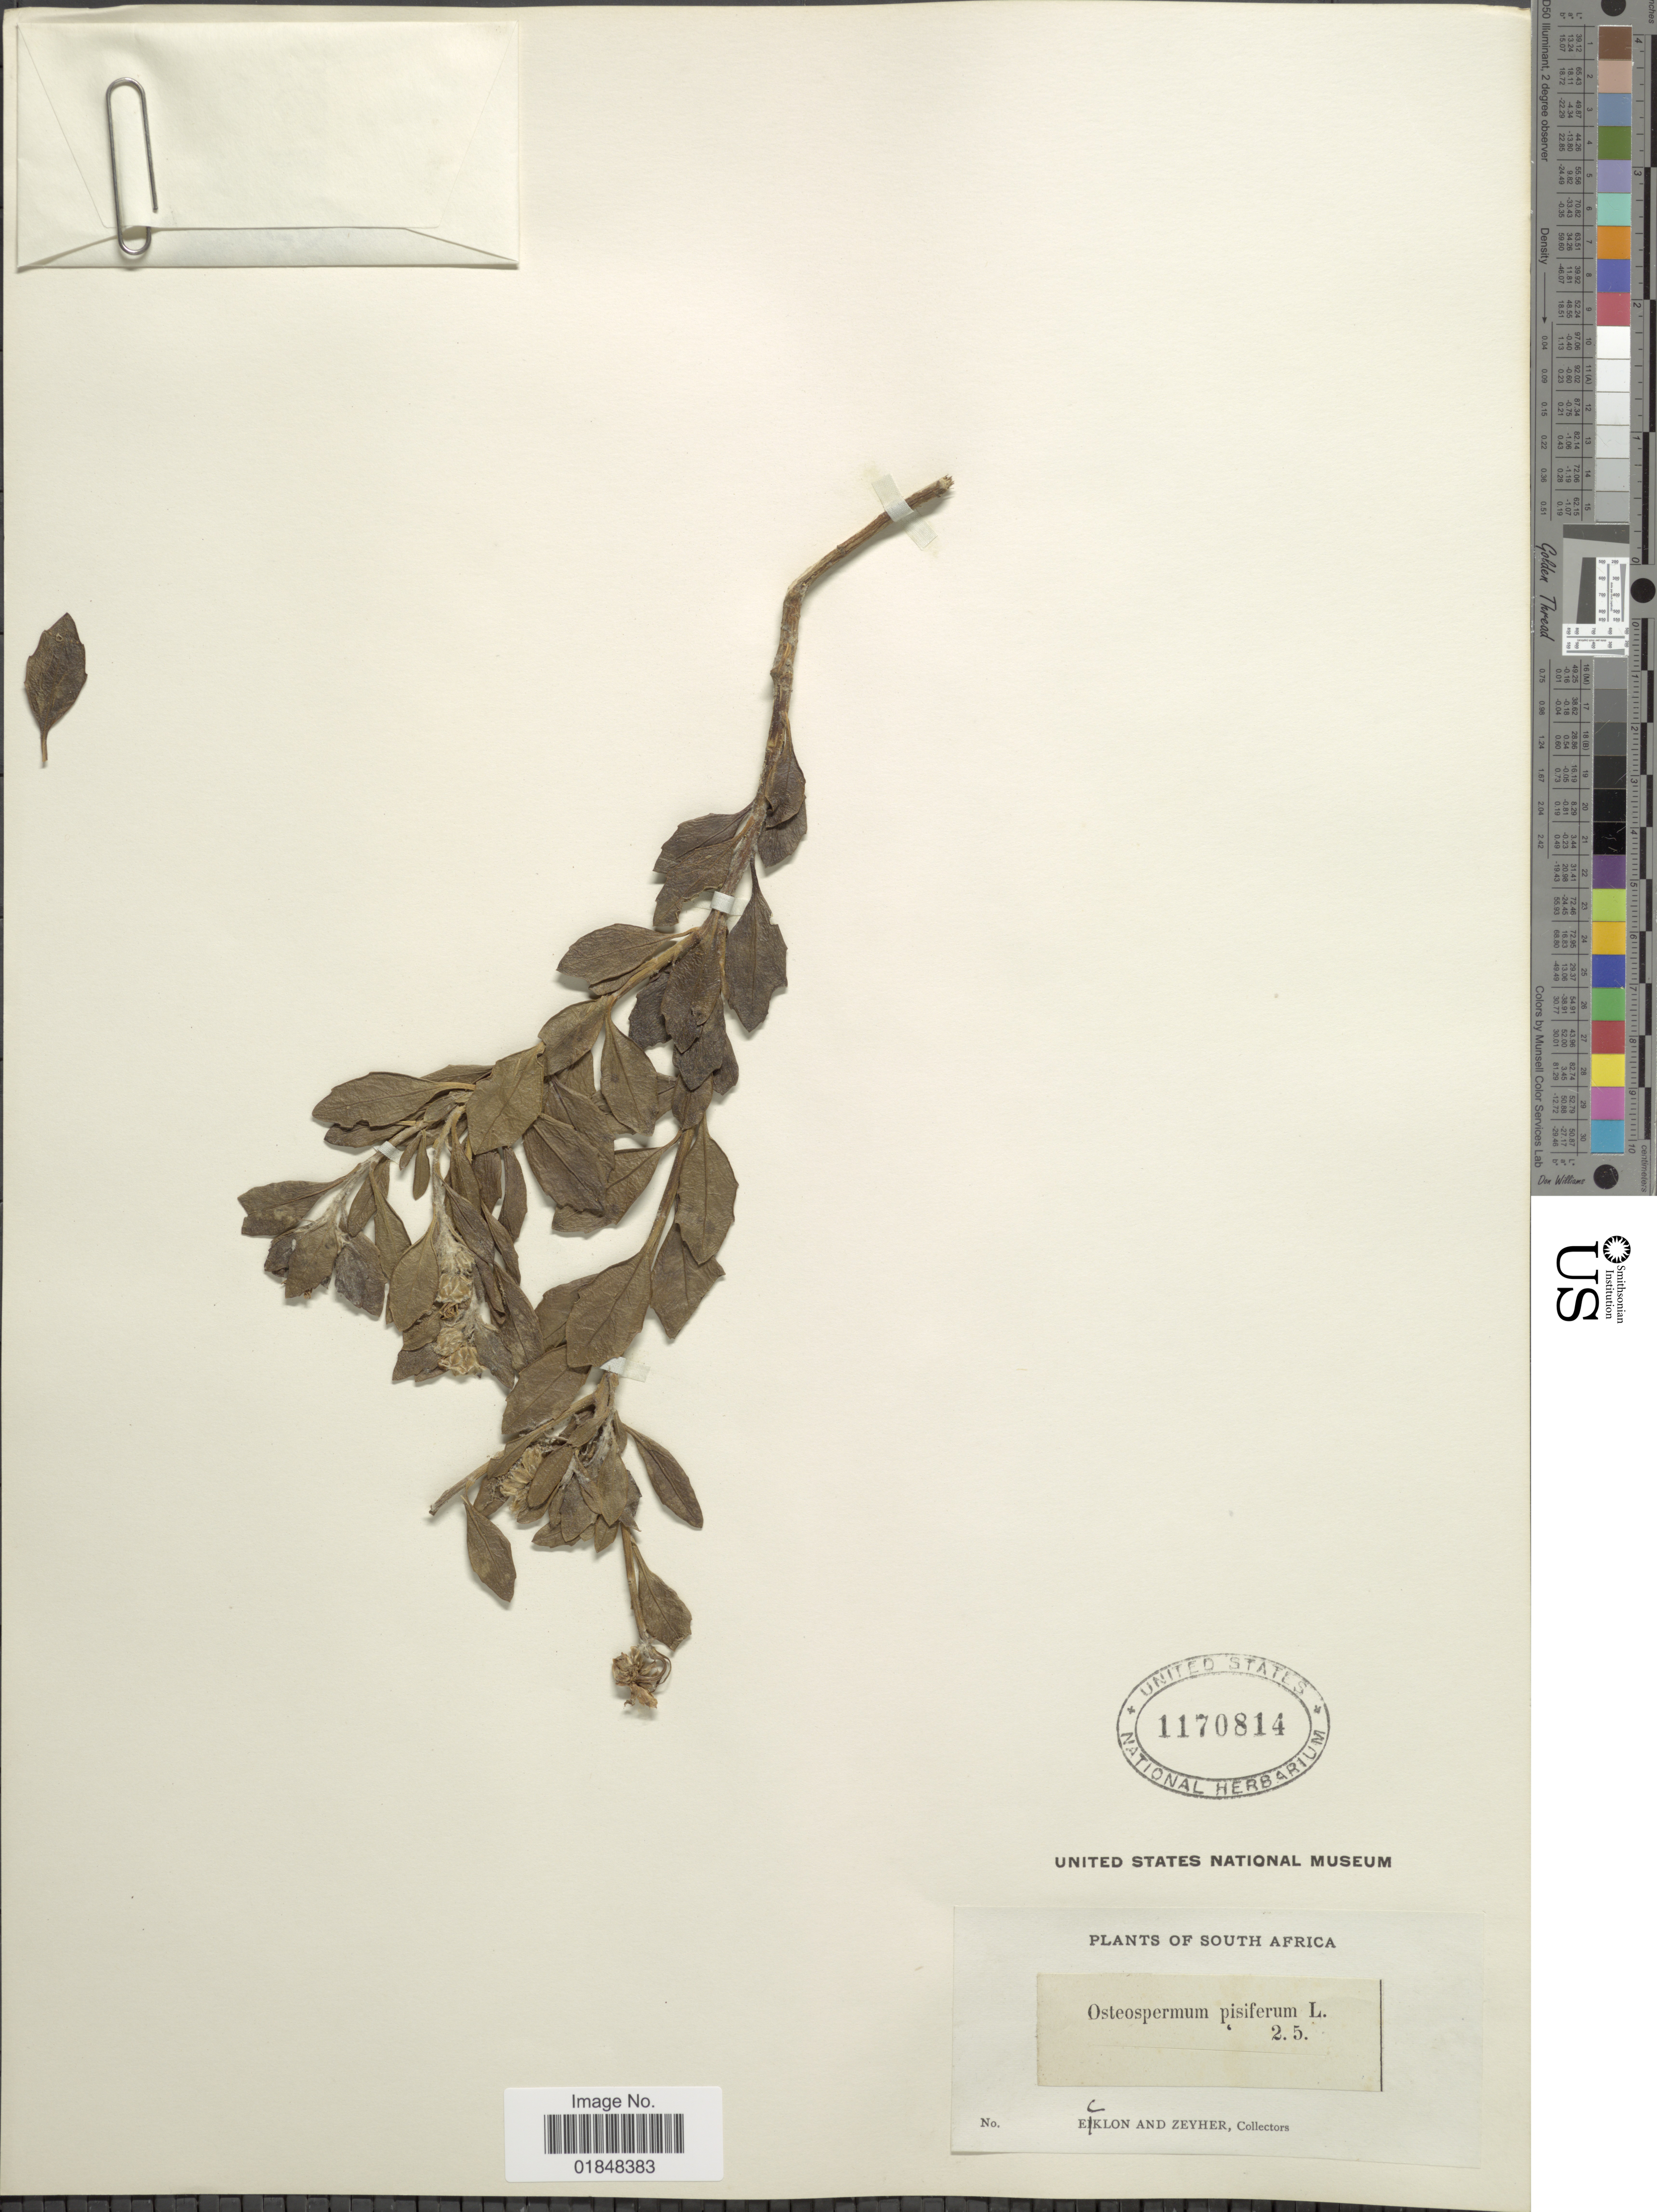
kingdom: Plantae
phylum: Tracheophyta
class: Magnoliopsida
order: Asterales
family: Asteraceae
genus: Osteospermum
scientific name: Osteospermum pisiferum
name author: (L.) Norl.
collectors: -. Ecklon & -. Zeyher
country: South Africa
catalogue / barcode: US 1170814